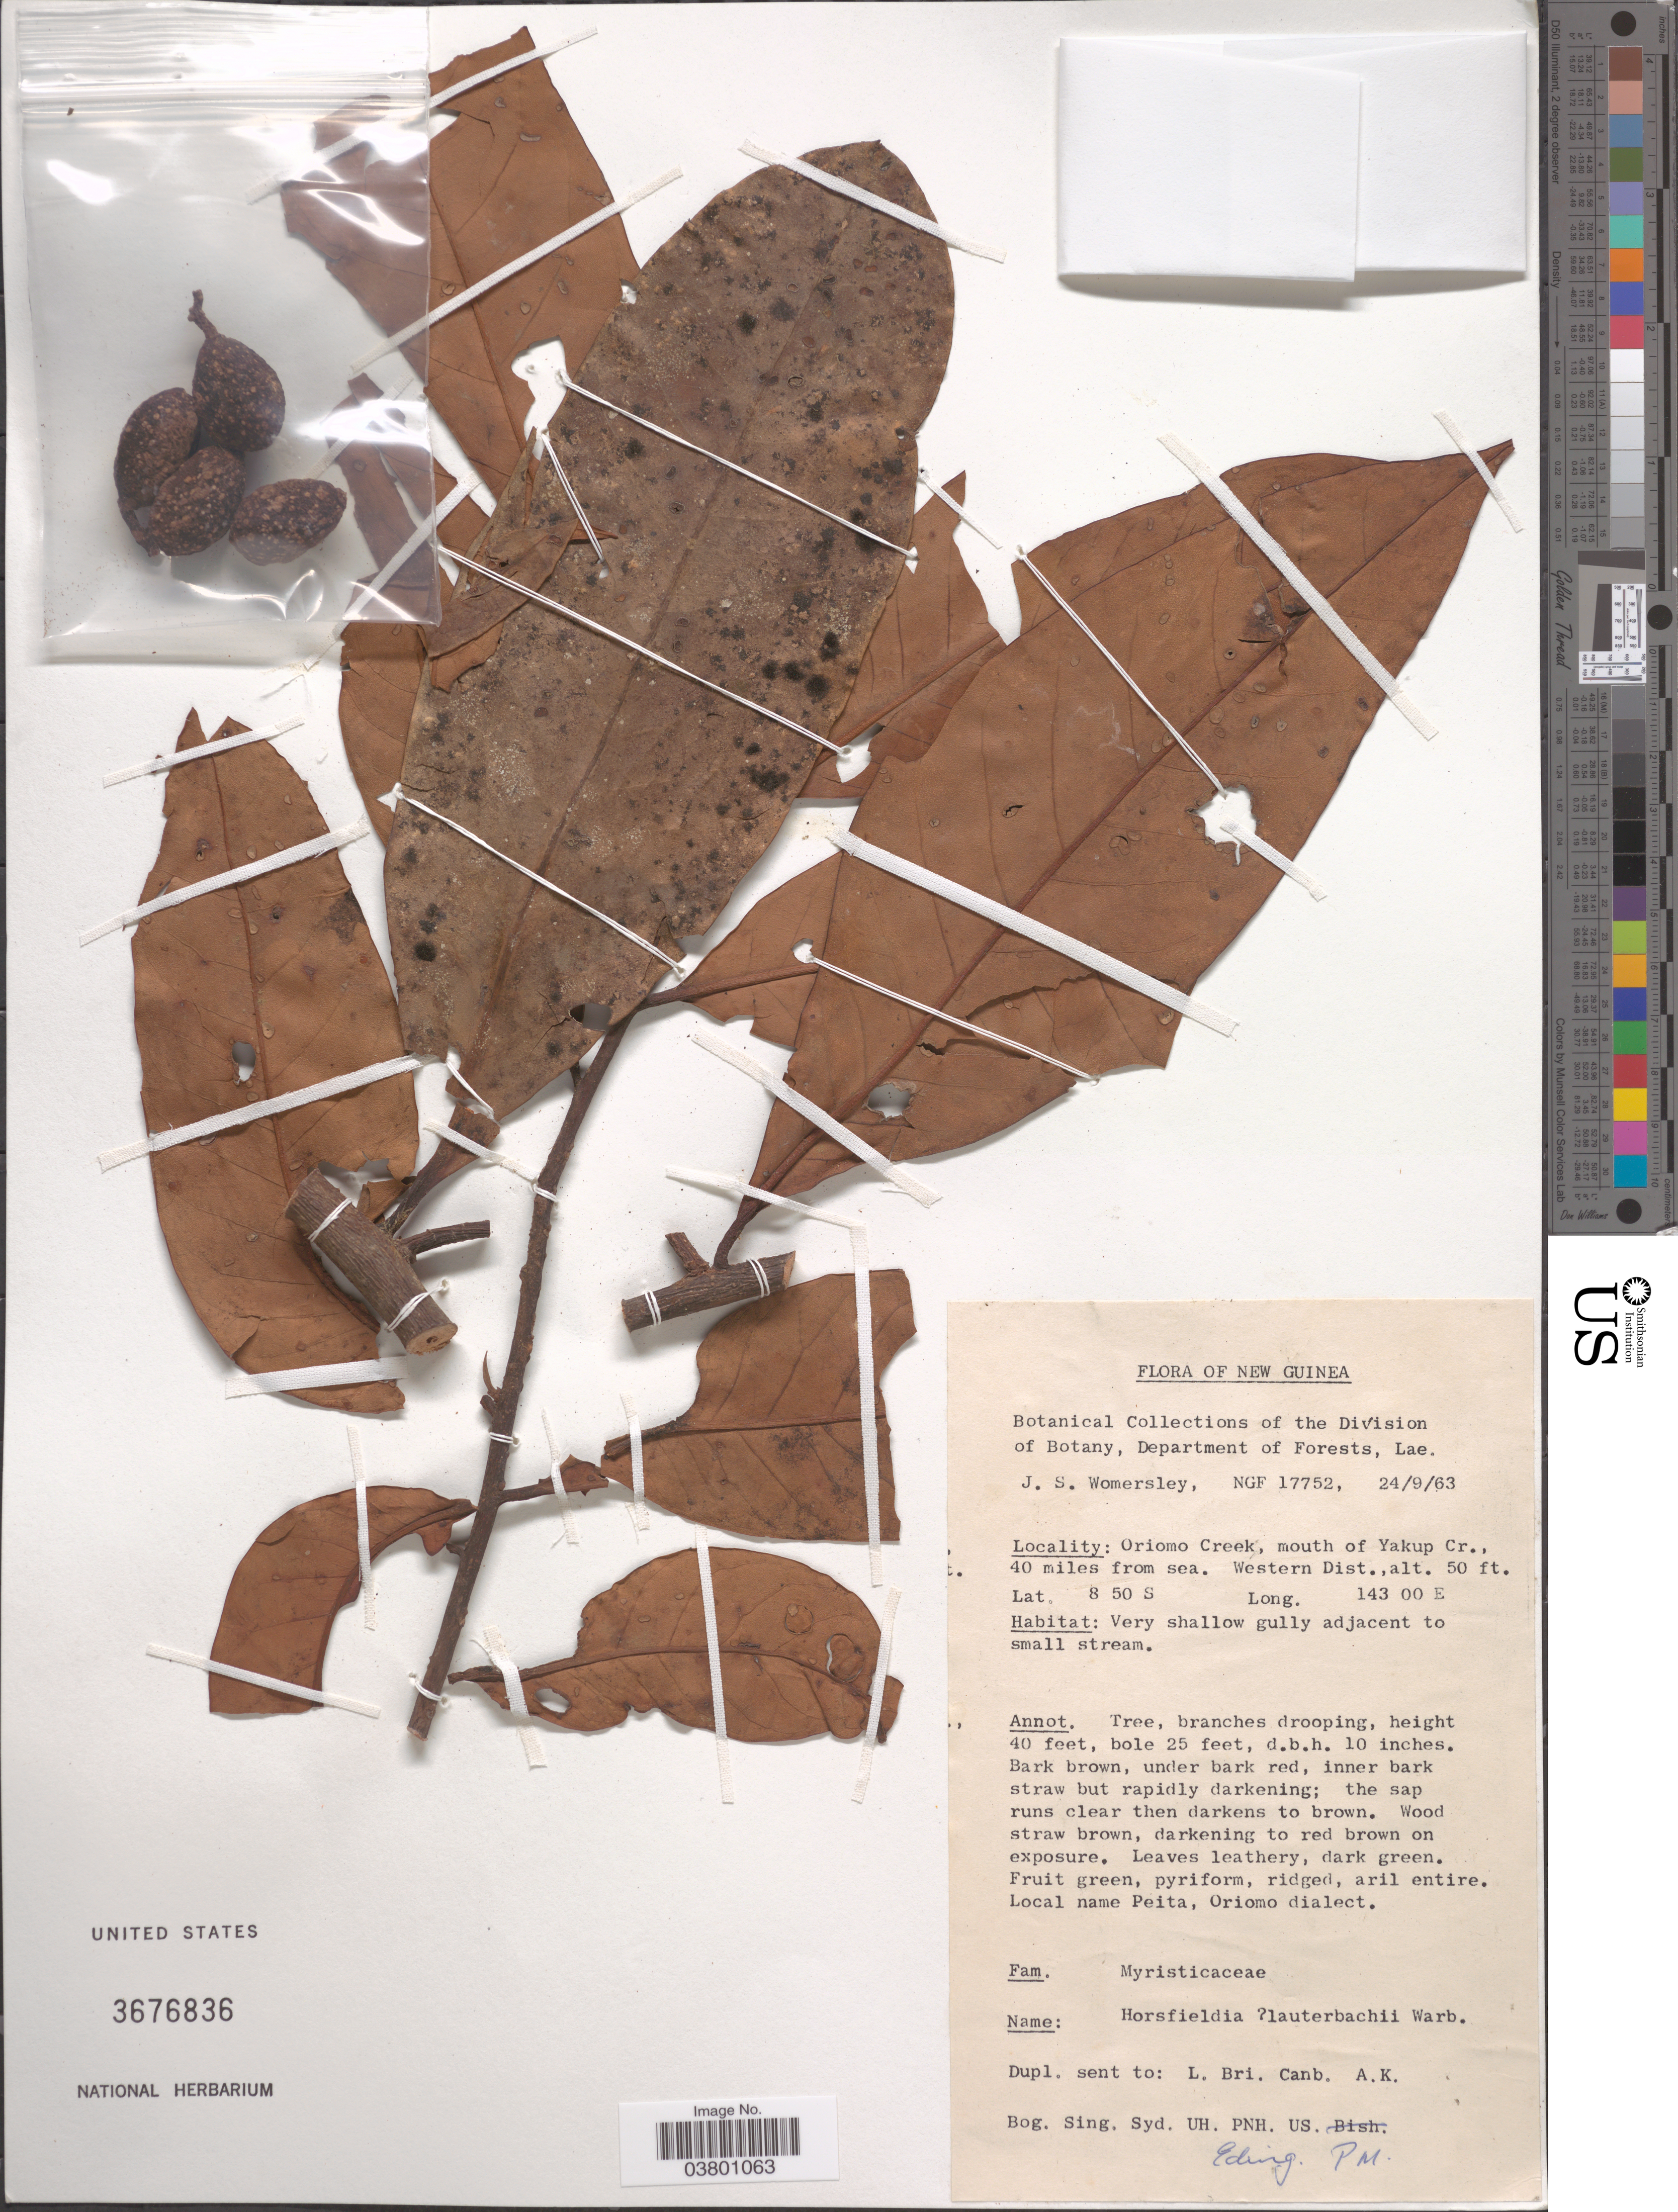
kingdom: Plantae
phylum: Tracheophyta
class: Magnoliopsida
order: Magnoliales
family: Myristicaceae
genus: Horsfieldia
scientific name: Horsfieldia lauterbachii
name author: Warb.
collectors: J. S. Womersley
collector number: NGF 17752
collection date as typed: Transcribed d/m/y: 24/9/63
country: Papua New Guinea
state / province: Manus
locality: New Guinea. Oriomo Creek, mouth of Yakup Cr., 40 miles from sea. Western Dist.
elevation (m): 15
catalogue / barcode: US 3676836